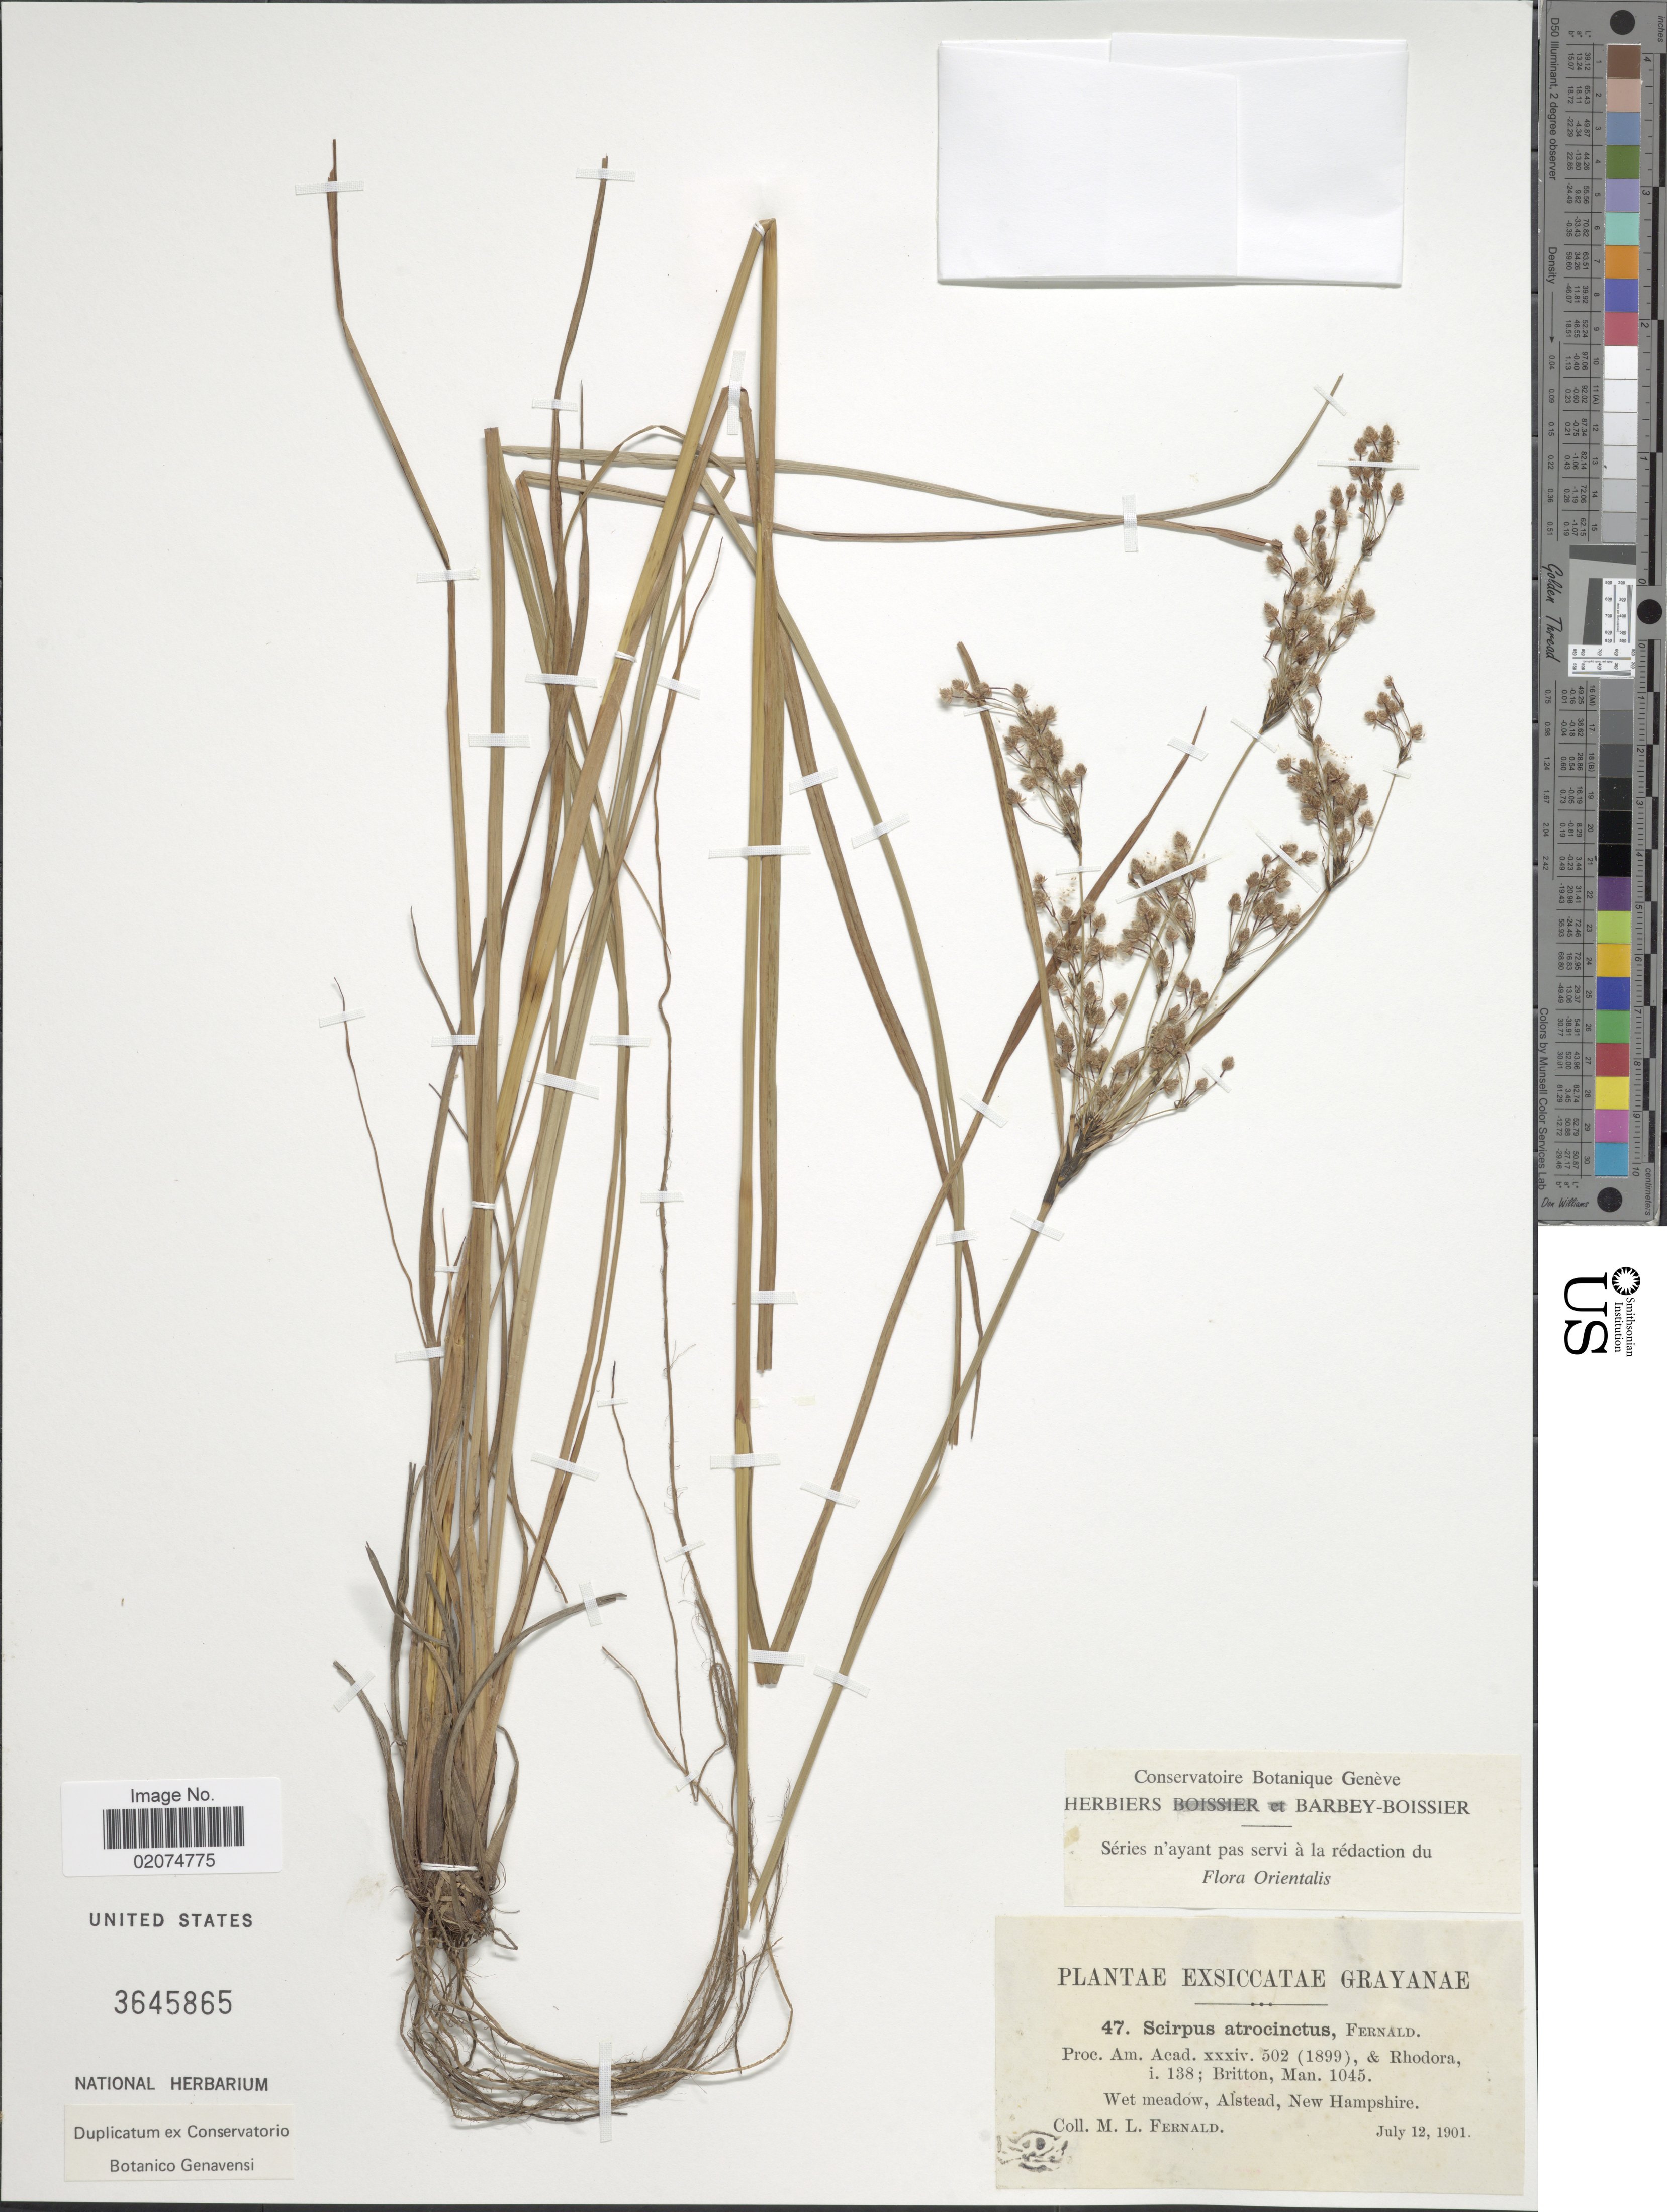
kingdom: Plantae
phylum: Tracheophyta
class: Liliopsida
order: Poales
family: Cyperaceae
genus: Scirpus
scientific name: Scirpus atrocinctus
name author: Fernald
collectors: M. L. Fernald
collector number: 47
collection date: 1901-07-12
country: United States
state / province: New Hampshire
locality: Alstead, Grayanae, Orientalis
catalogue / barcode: US 3645865